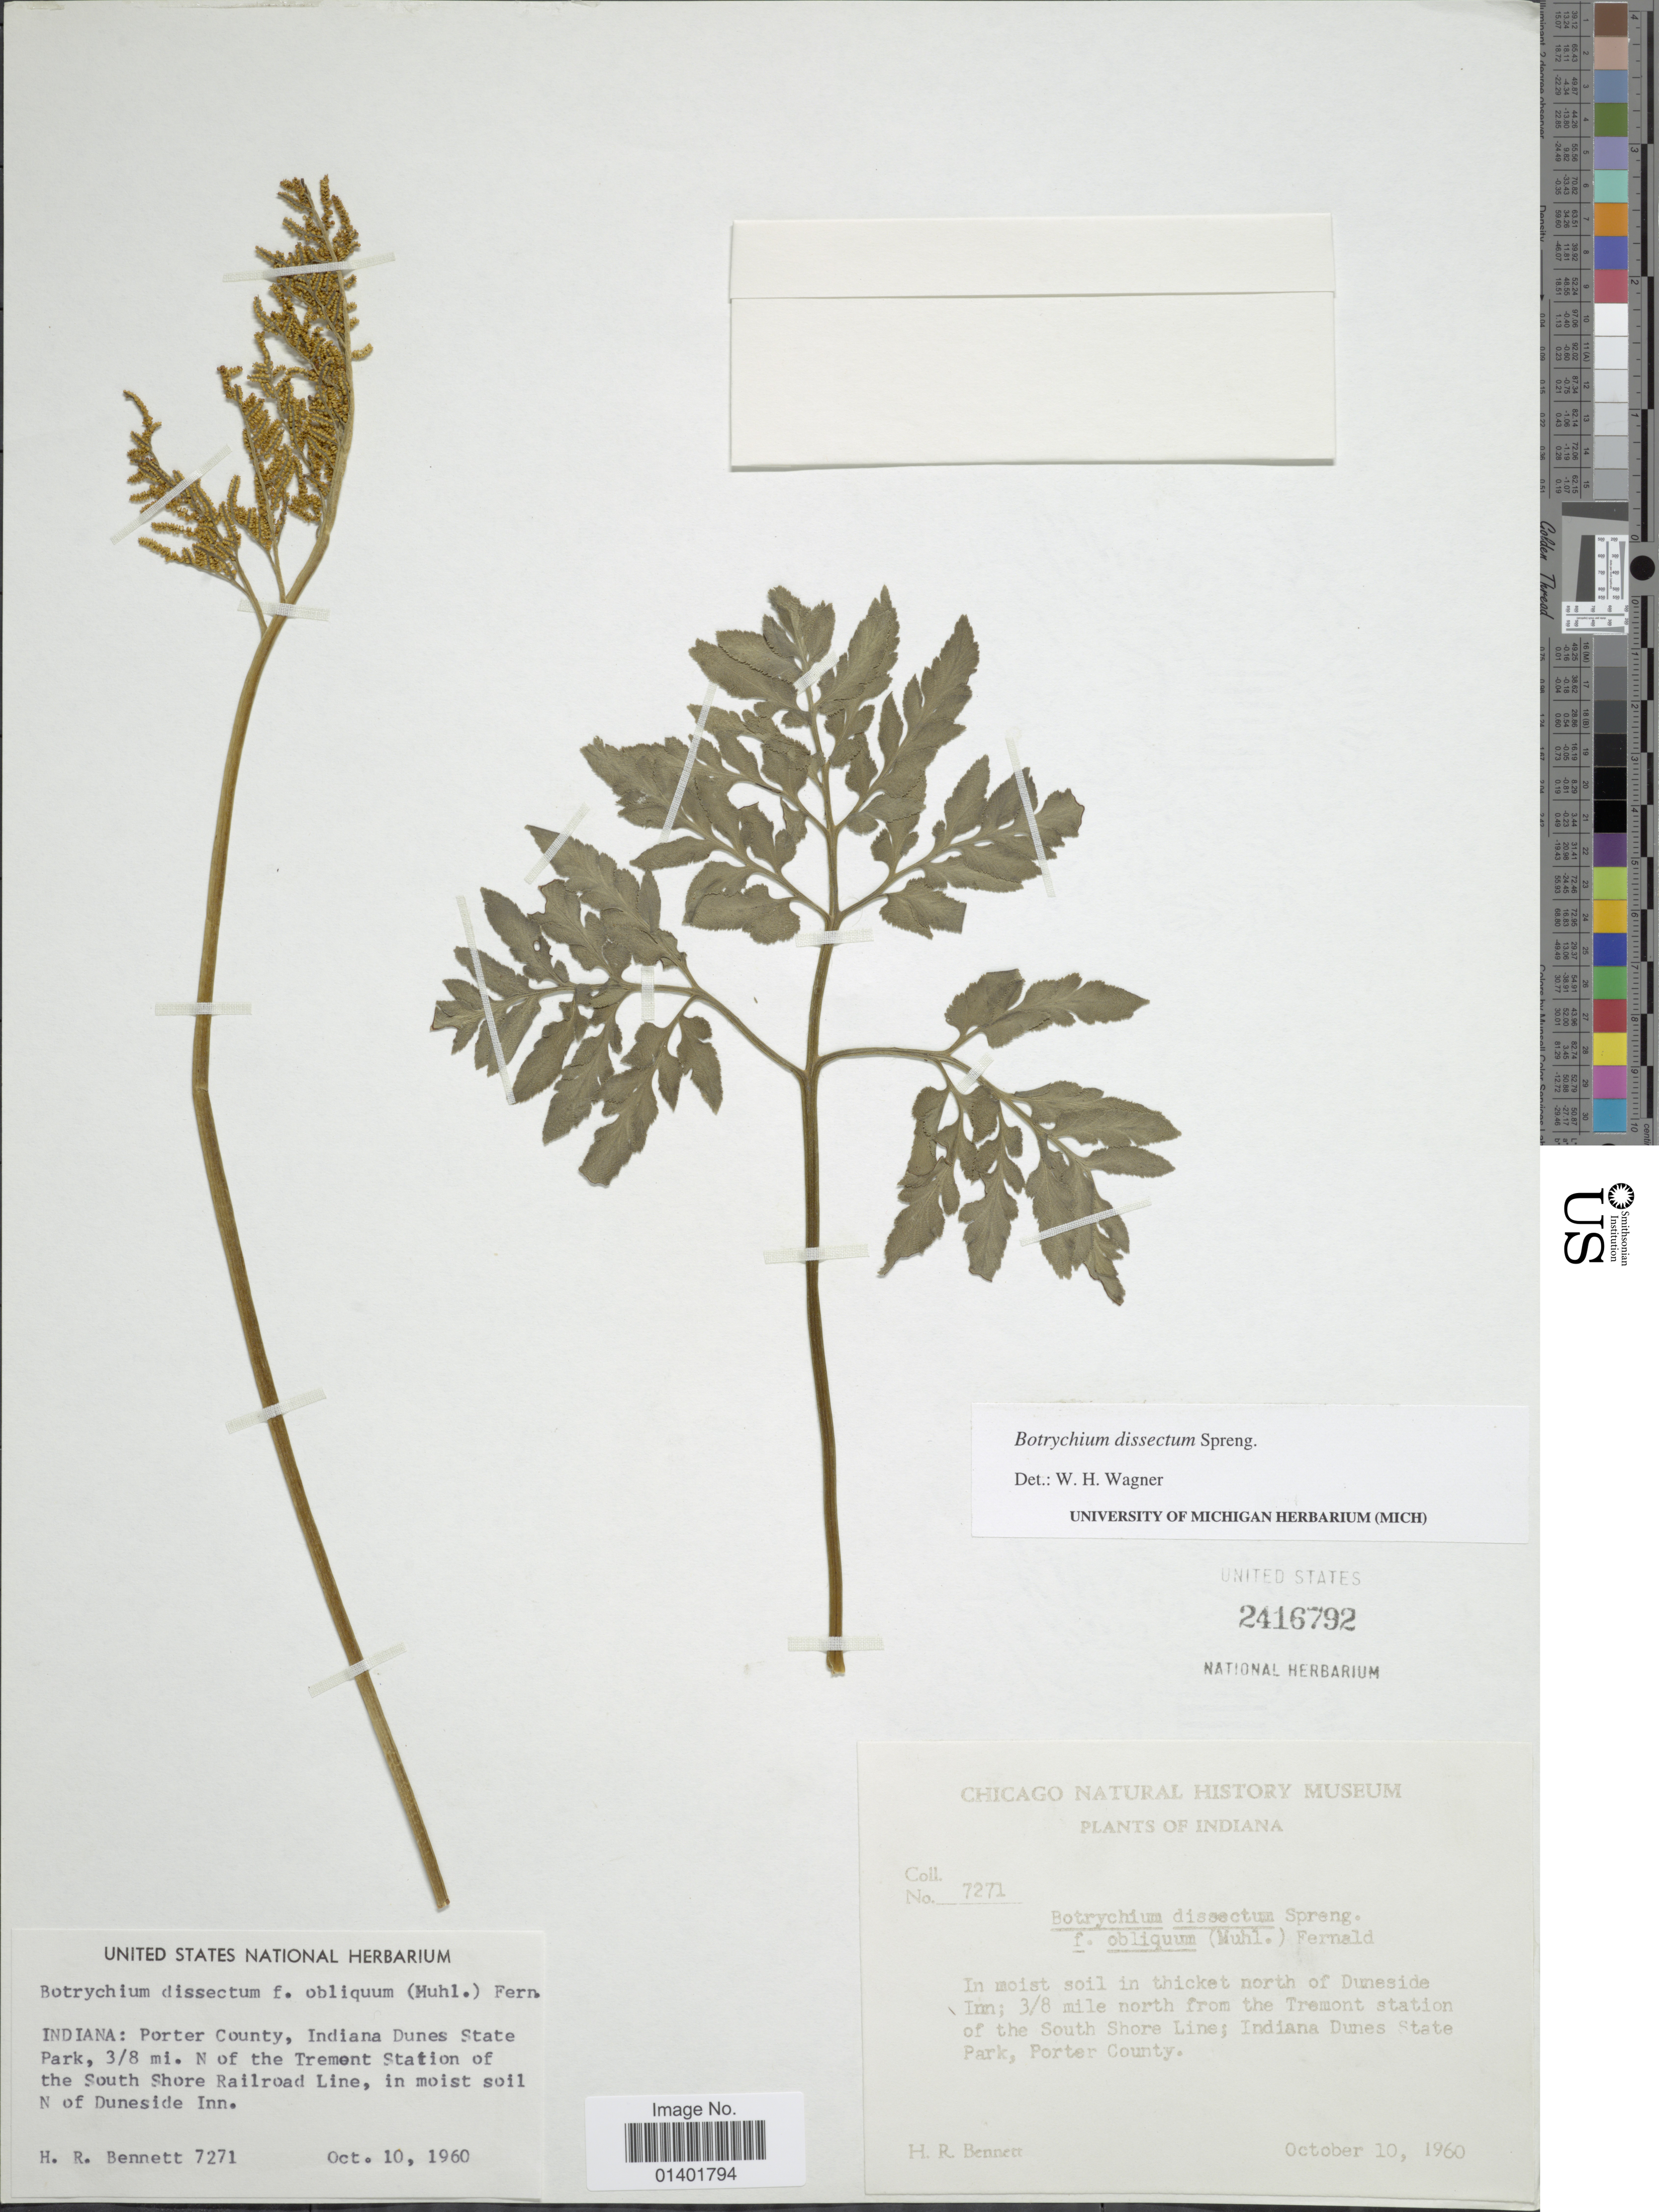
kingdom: Plantae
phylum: Tracheophyta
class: Polypodiopsida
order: Ophioglossales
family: Ophioglossaceae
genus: Botrychium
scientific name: Botrychium dissectum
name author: Spreng.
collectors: H. R. Bennett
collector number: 7271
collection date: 1960-10-10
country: United States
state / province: Indiana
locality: Porter County, Indiana Dunes State park, 3/8 mi. N of the Trement Station of the South Shore Railroad Line, in moist soil N of Duneside Inn.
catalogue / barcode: US 24166792